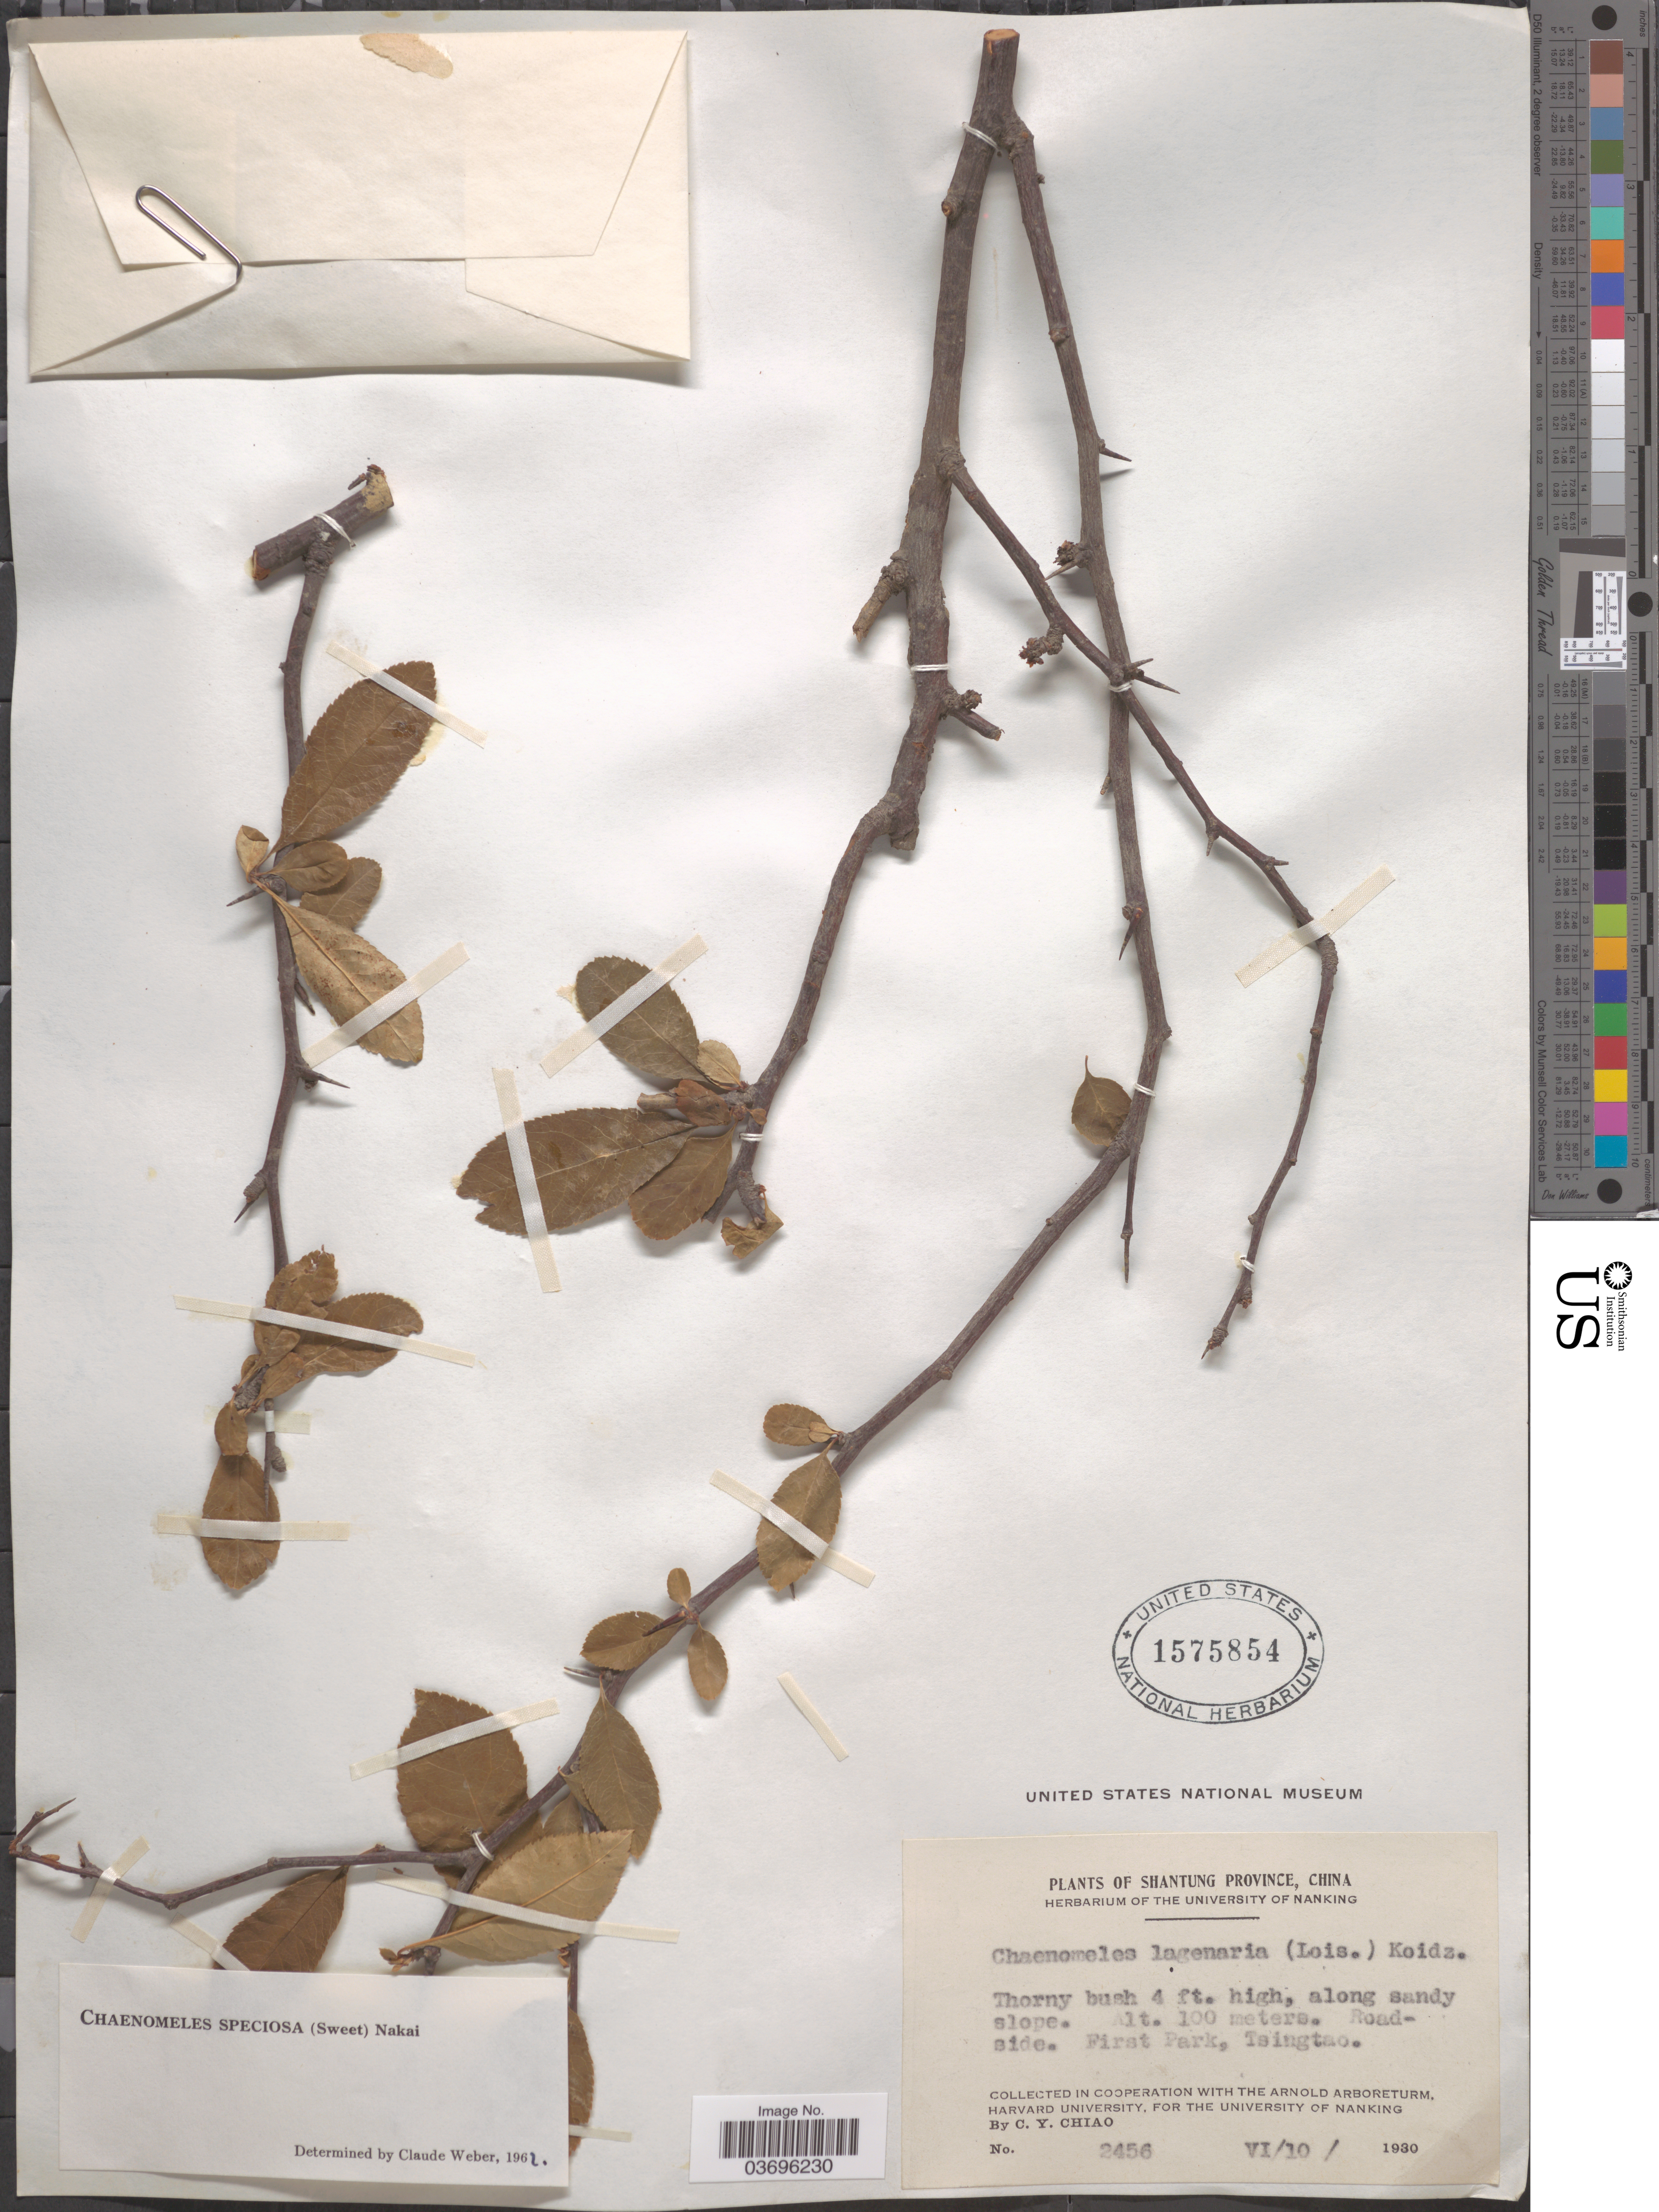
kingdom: Plantae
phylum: Tracheophyta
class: Magnoliopsida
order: Rosales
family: Rosaceae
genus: Chaenomeles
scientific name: Chaenomeles speciosa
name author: (Sweet) Nakai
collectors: C. Y. Chiao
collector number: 2456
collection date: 1930-06-10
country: China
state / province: Shandong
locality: Shantung Province. Roadside. First Park, Tsingtao.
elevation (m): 100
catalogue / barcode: US 1575854